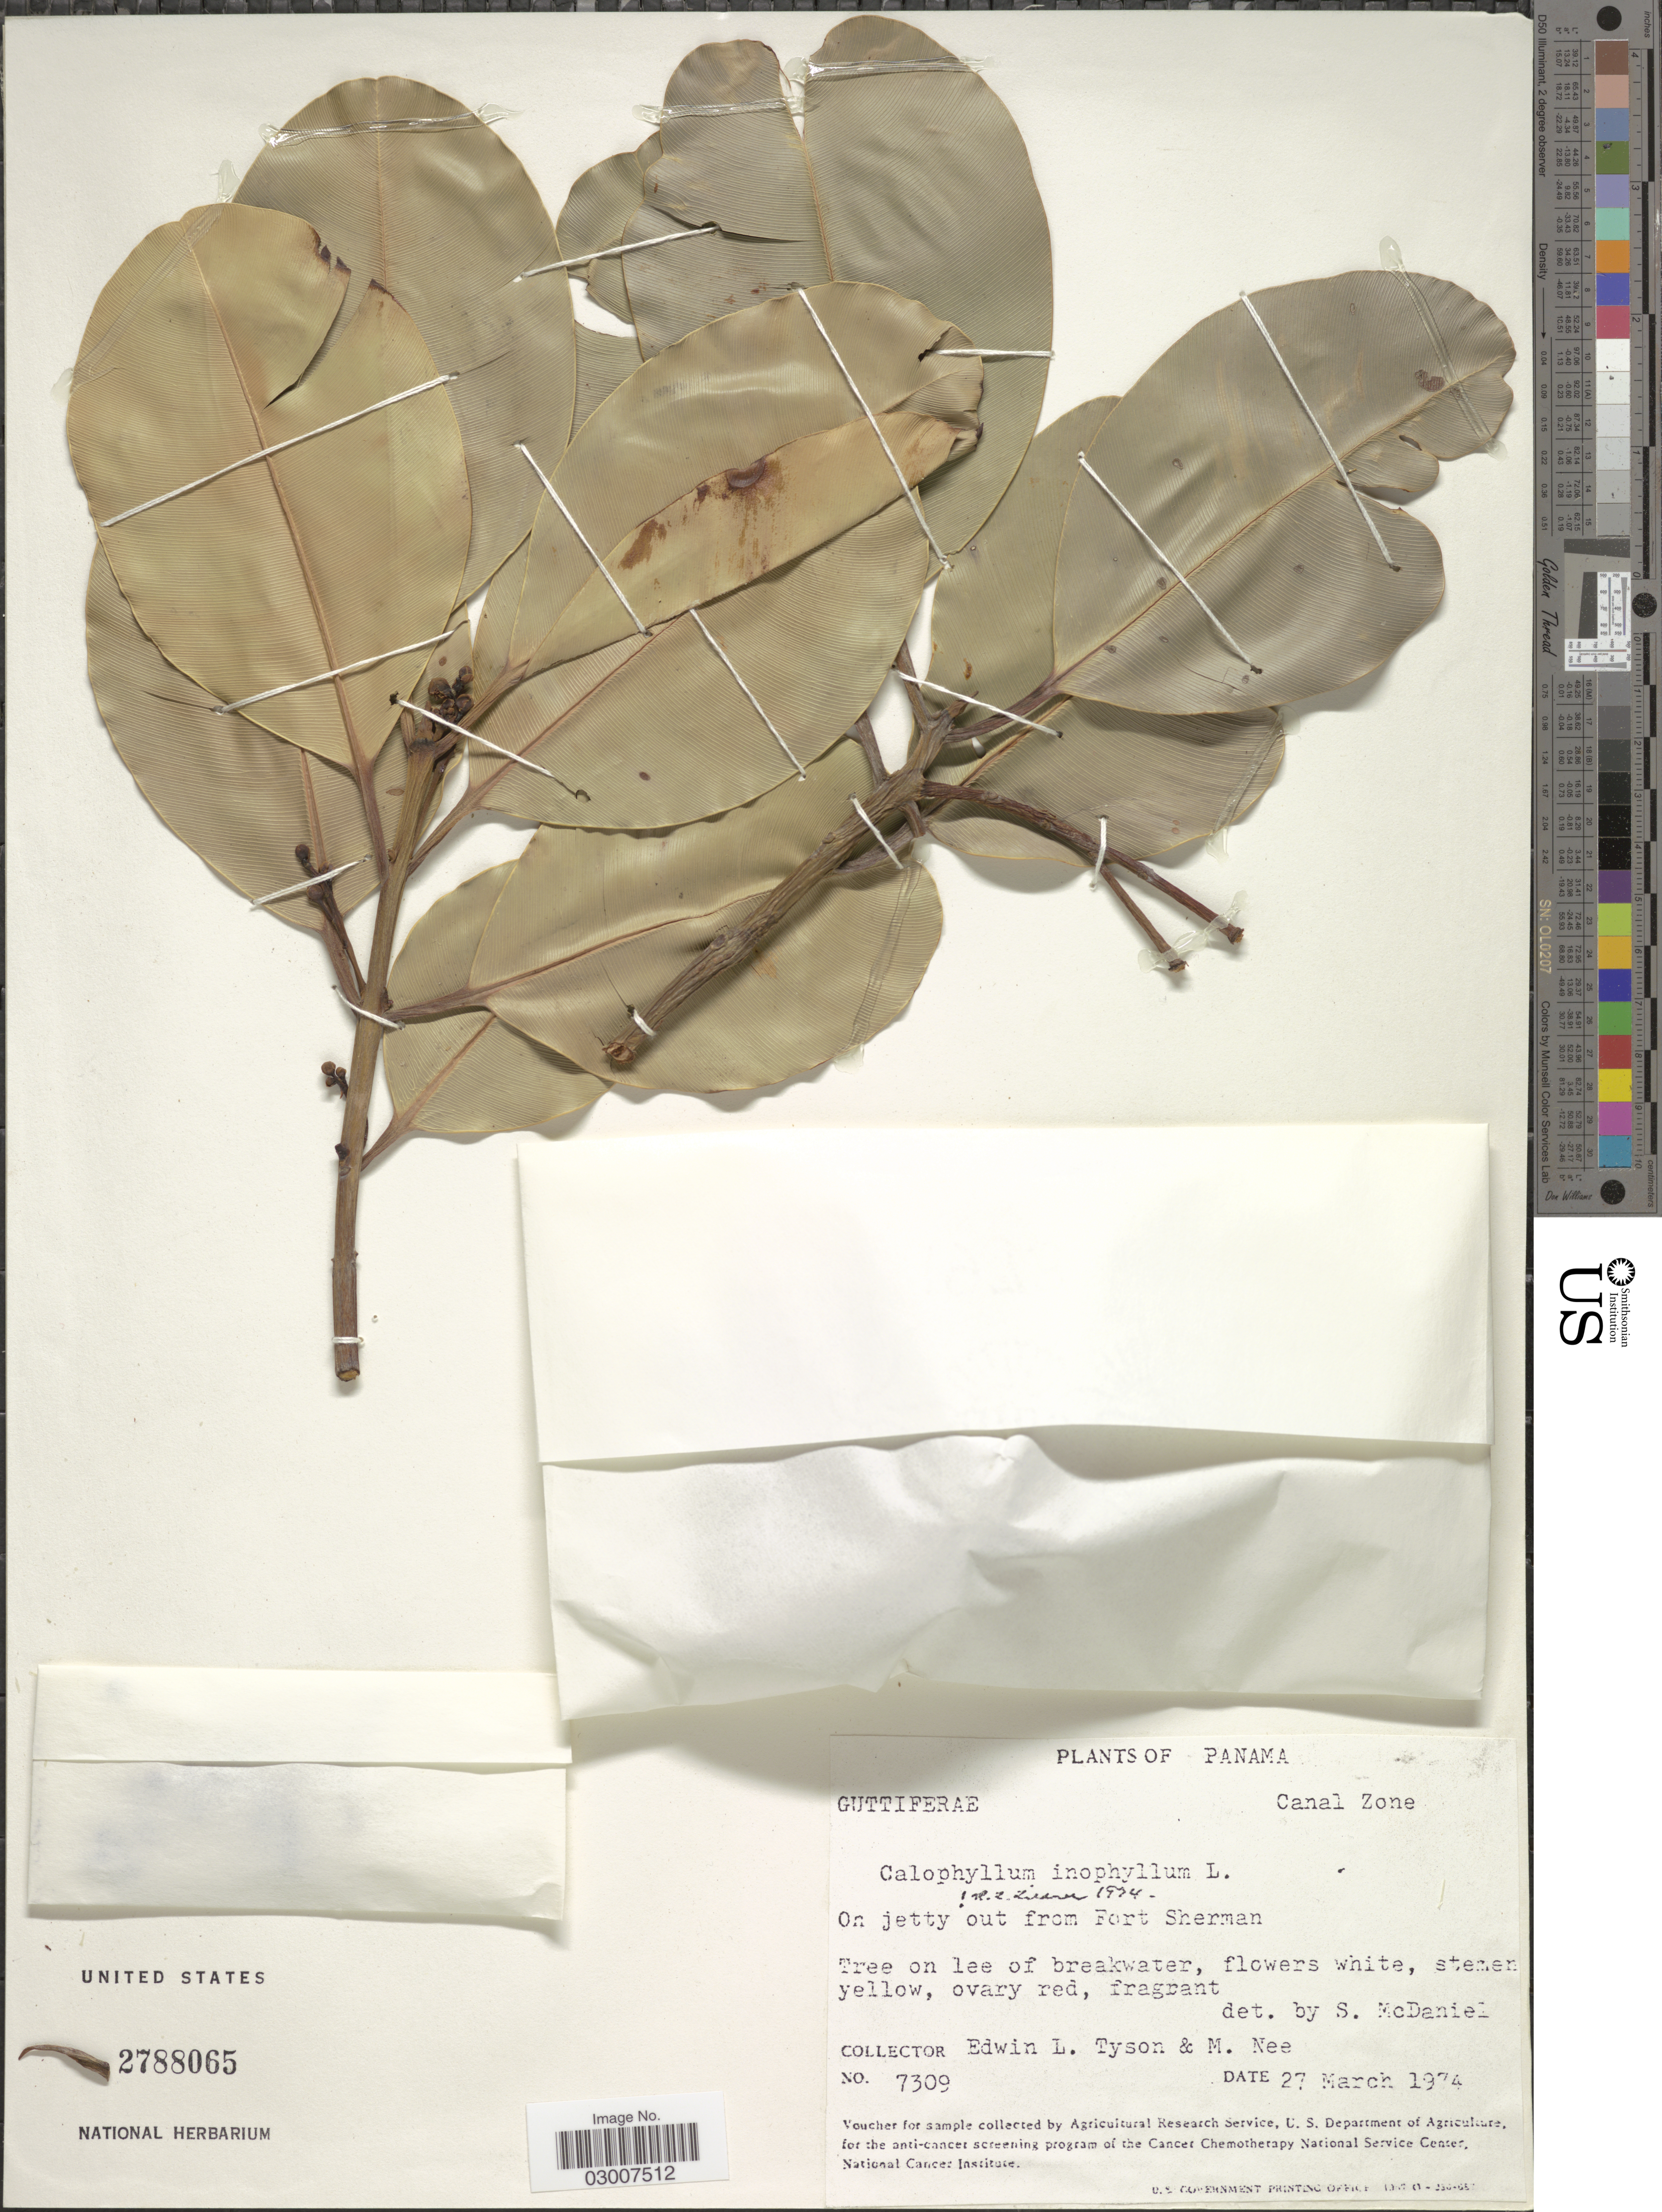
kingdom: Plantae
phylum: Tracheophyta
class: Magnoliopsida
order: Malpighiales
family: Calophyllaceae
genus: Calophyllum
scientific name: Calophyllum inophyllum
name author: L.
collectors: E. L. Tyson & M. Nee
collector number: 7309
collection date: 1974-03-27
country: Panama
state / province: Colón / Panamá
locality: Canal Zone. On jetty out from Fort Sherman.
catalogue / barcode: US 2788065